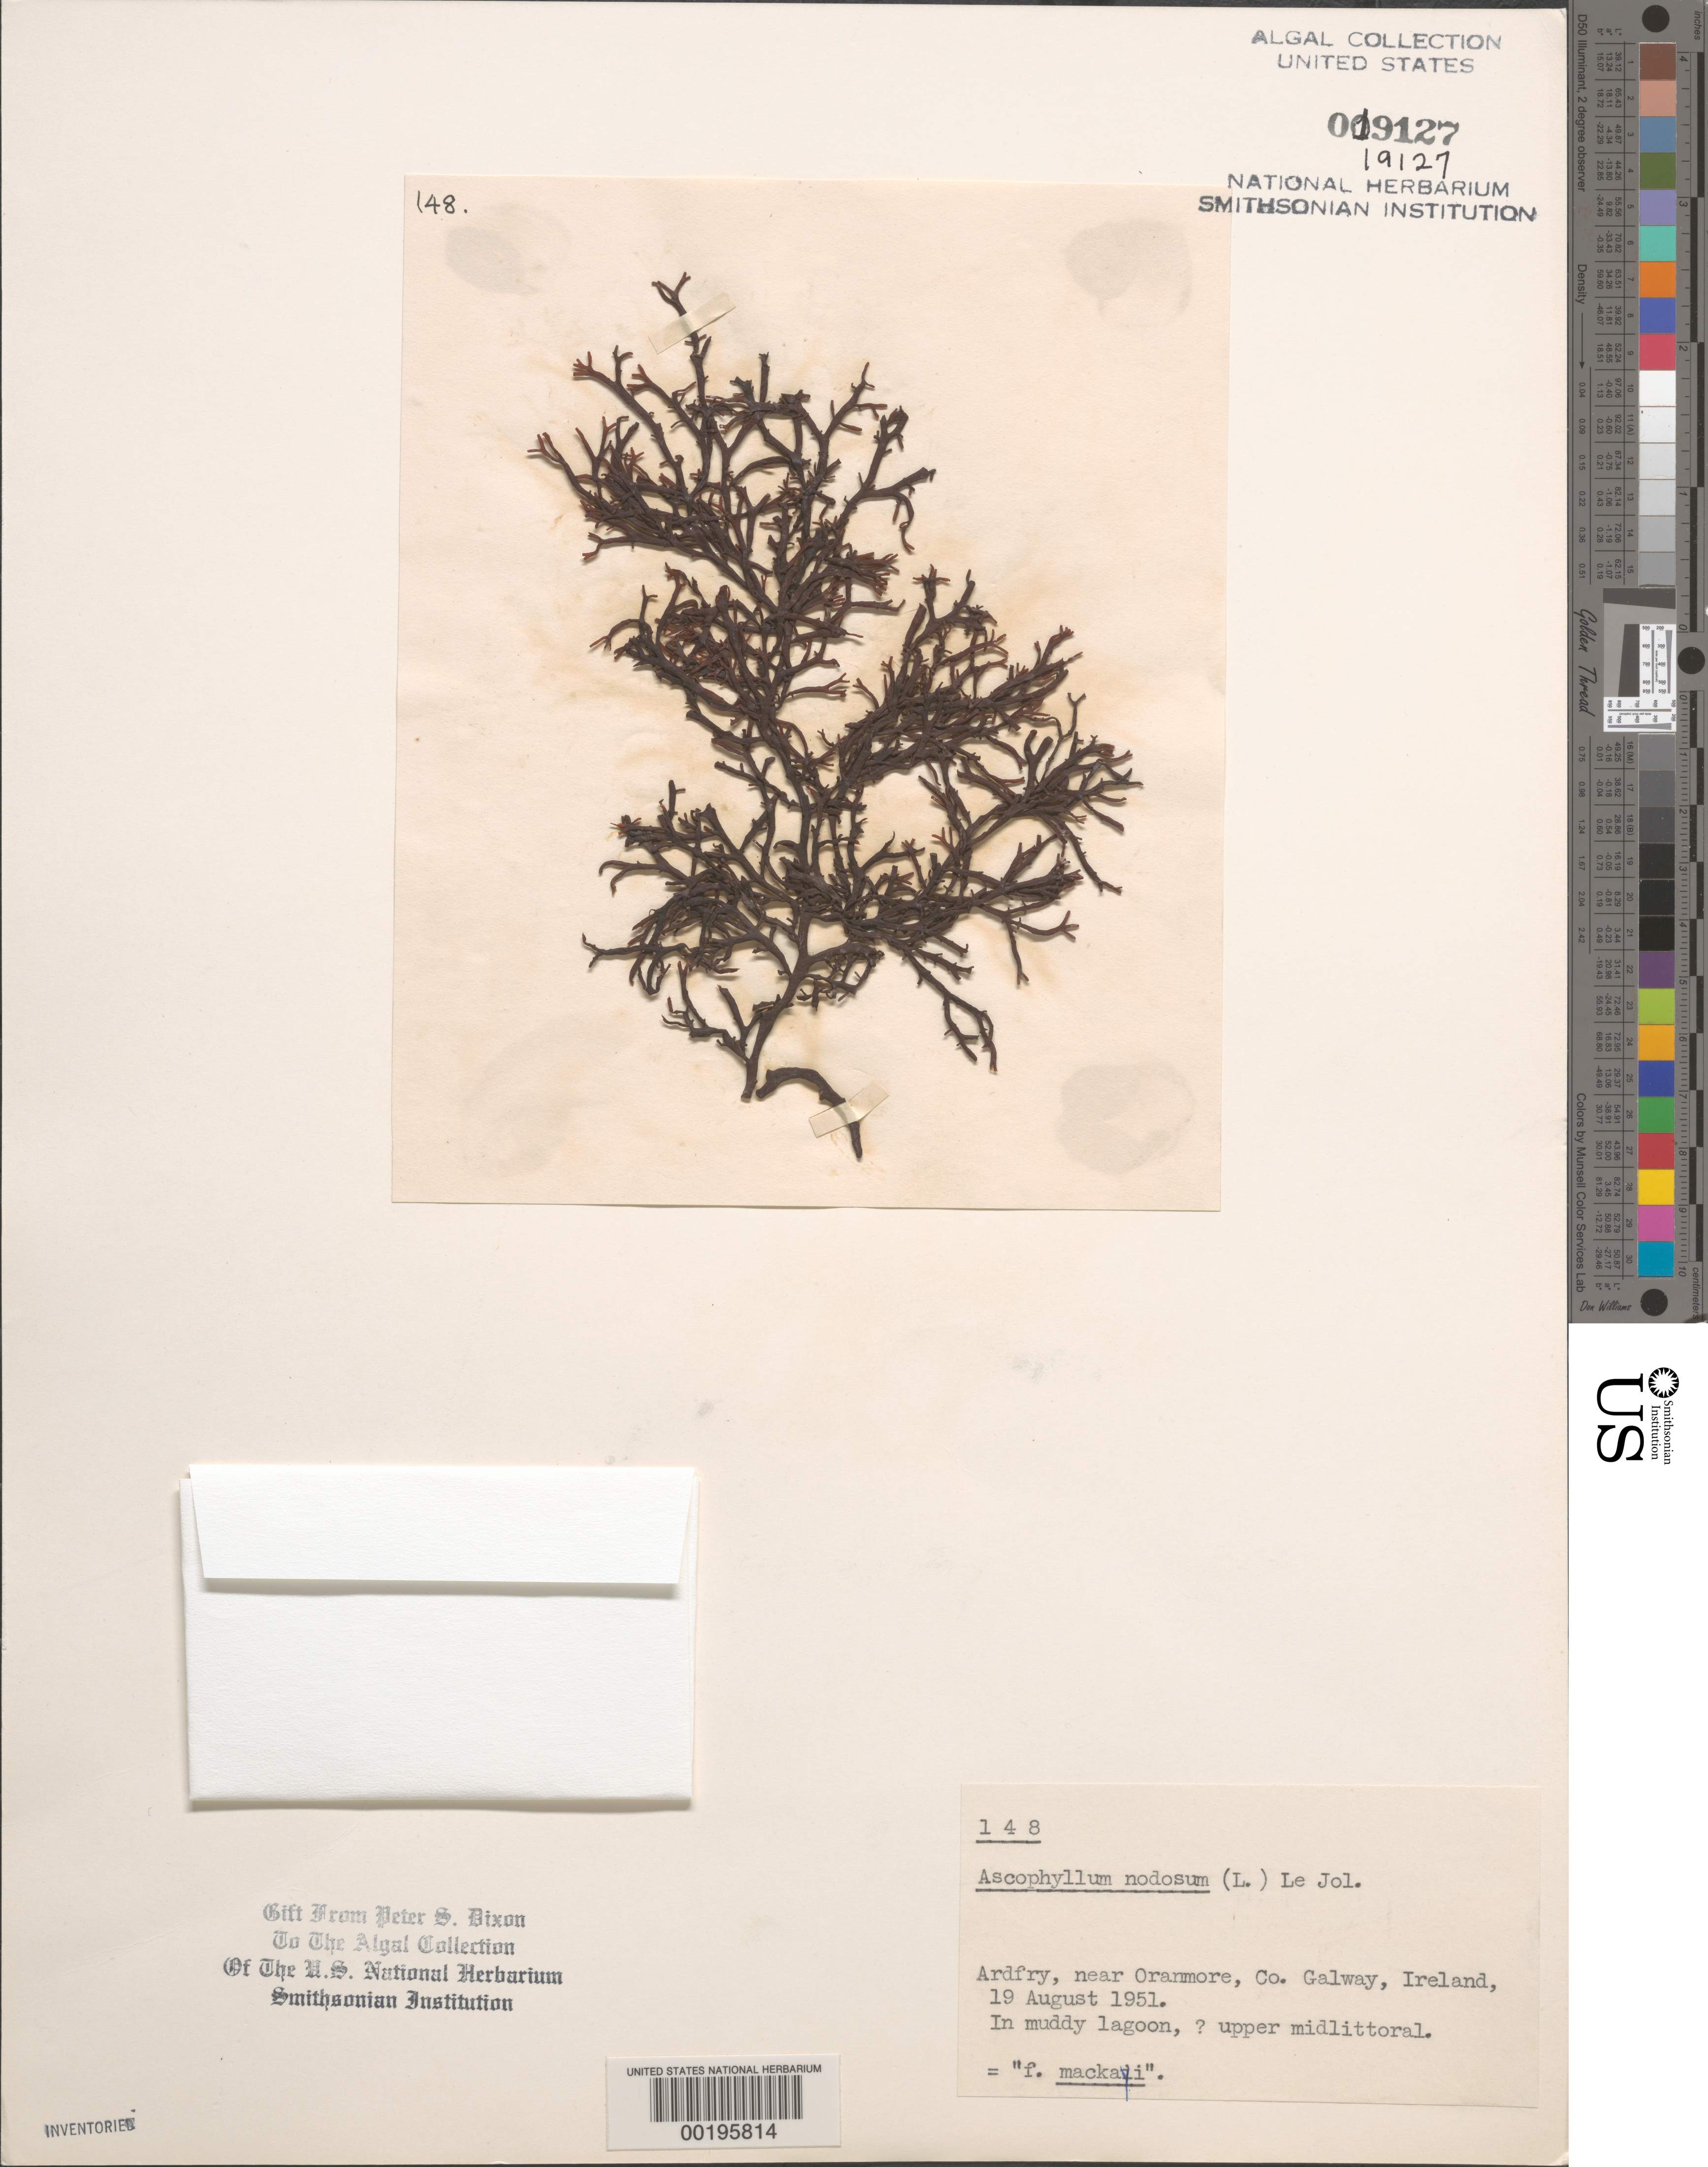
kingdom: Chromista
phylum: Ochrophyta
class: Phaeophyceae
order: Fucales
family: Fucaceae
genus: Ascophyllum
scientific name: Ascophyllum nodosum f. mackayi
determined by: Dixon, P. S.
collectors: P. S. Dixon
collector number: PSD 148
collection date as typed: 19 Aug 1951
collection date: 1951-08-19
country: Ireland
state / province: Connaught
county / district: Galway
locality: Ardfry, near Cranmore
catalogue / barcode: US 19127